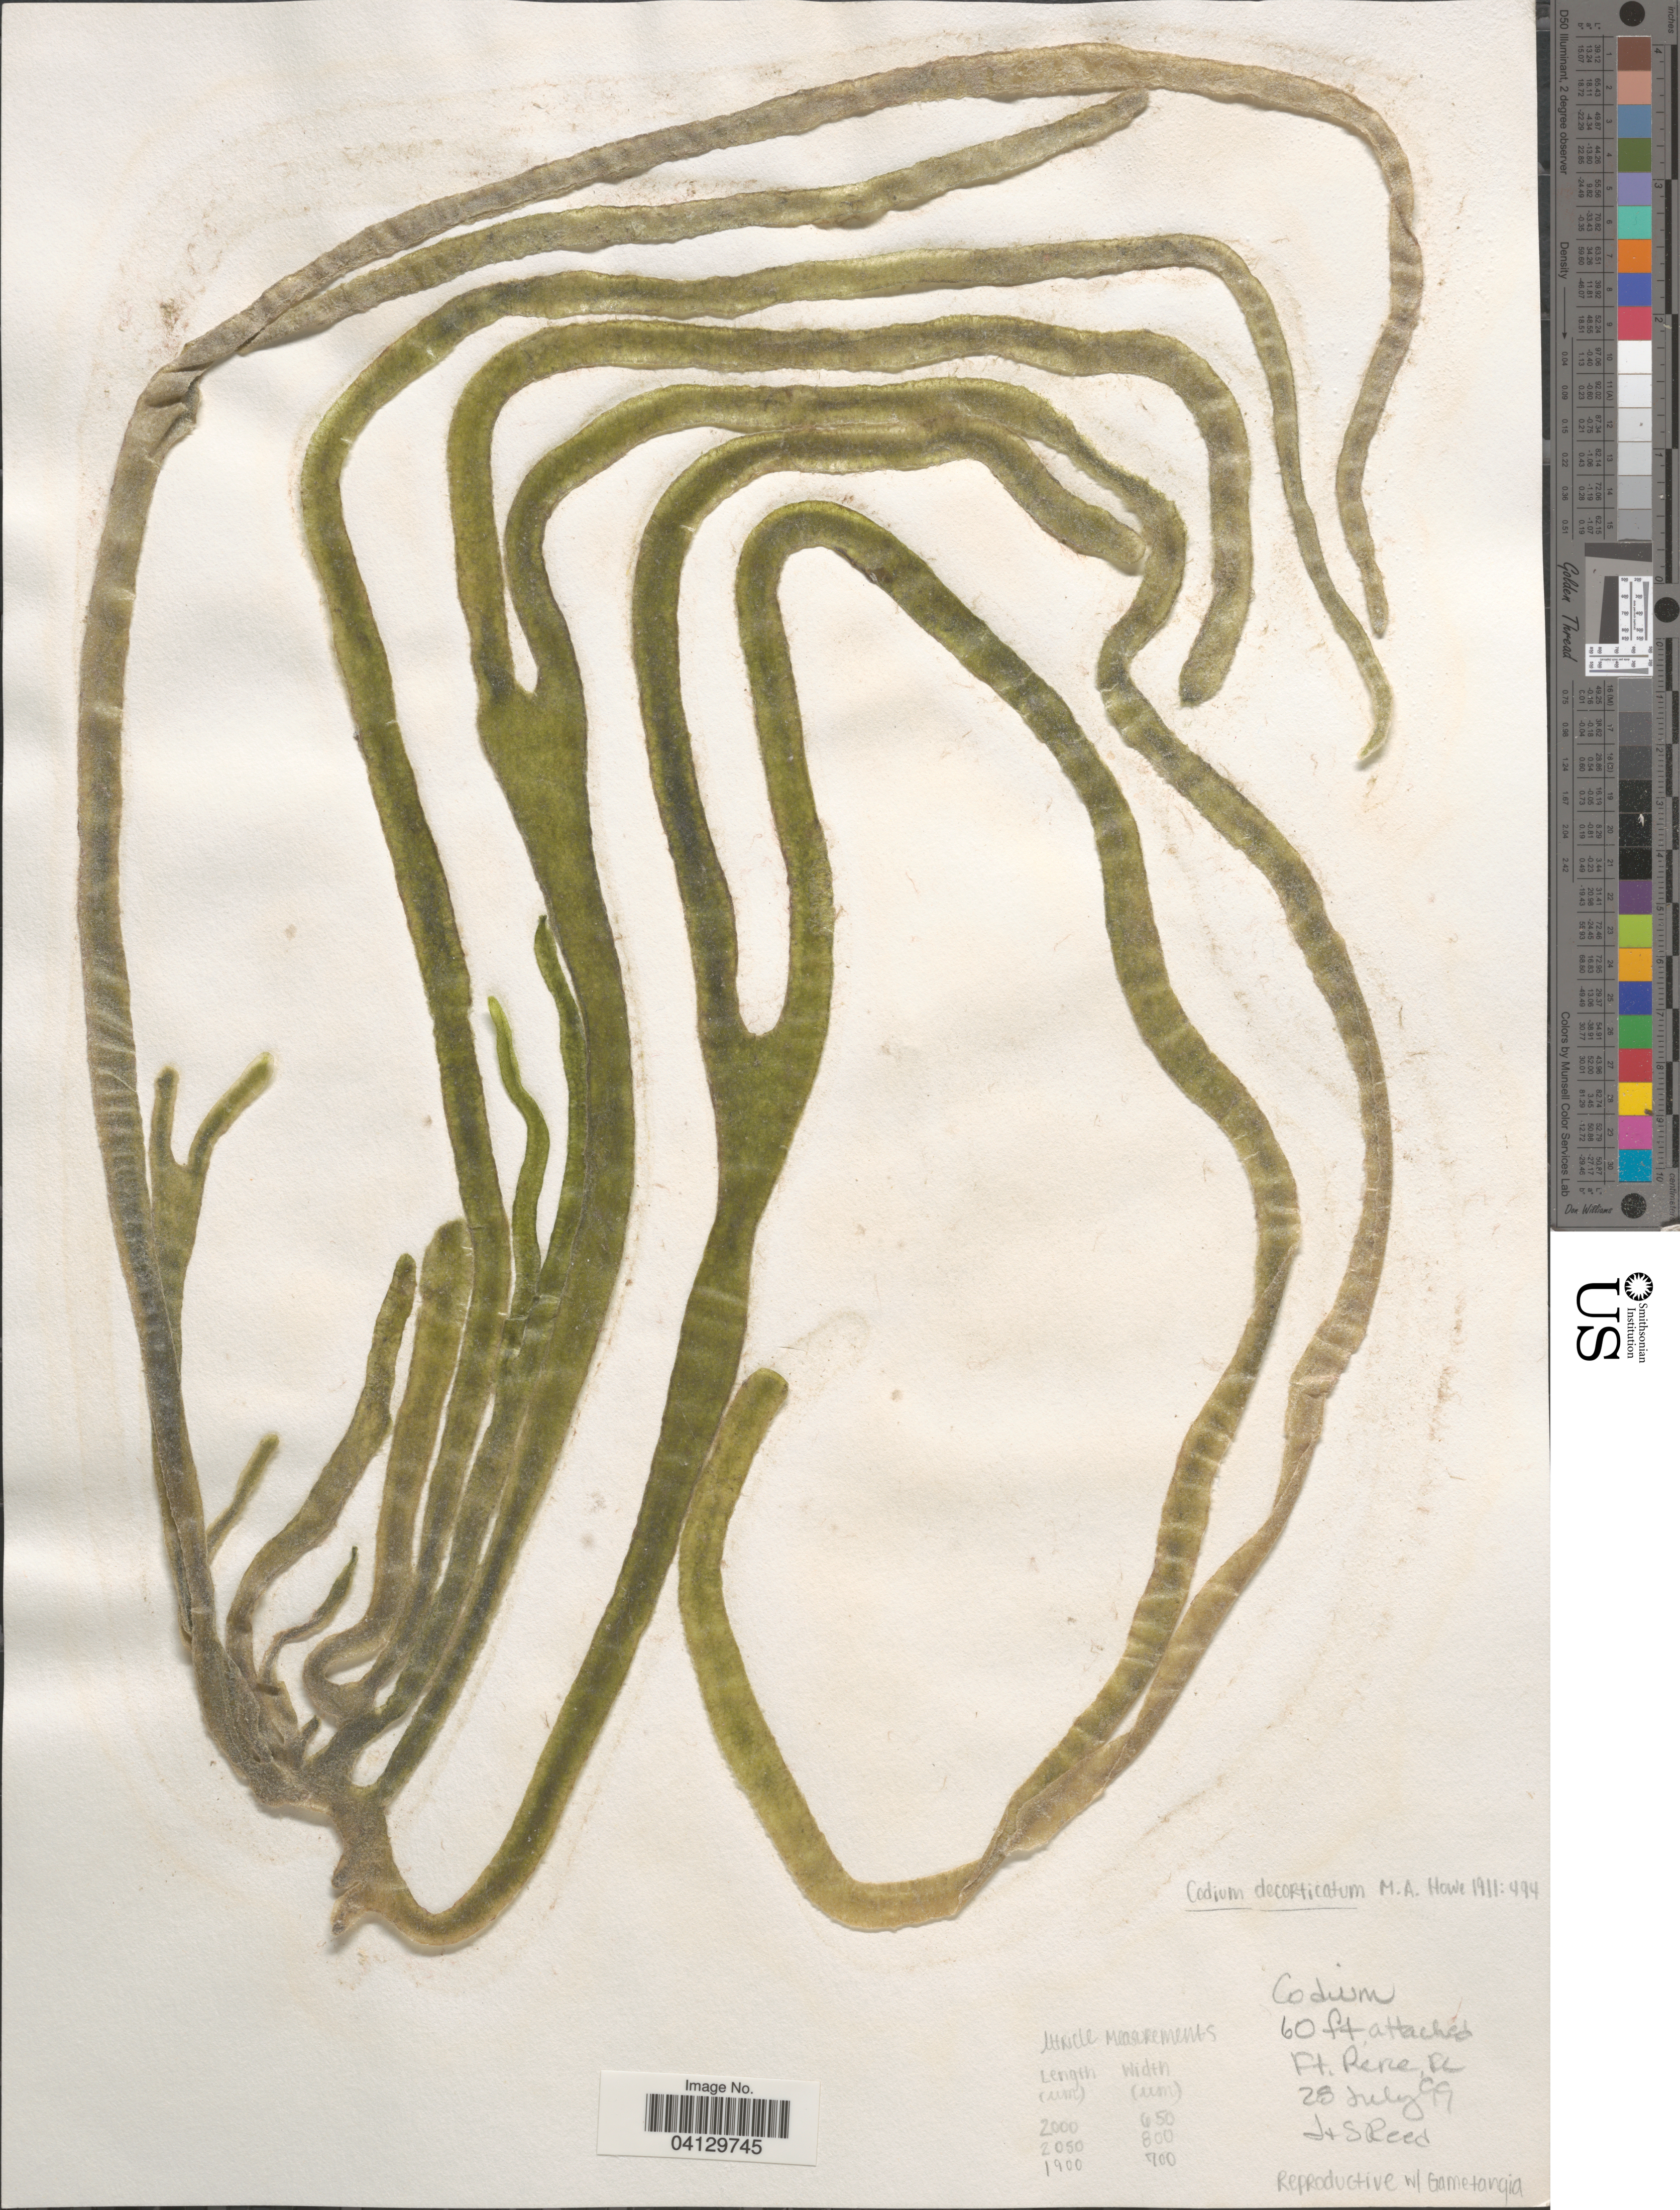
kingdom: Plantae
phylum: Chlorophyta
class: Ulvophyceae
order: Bryopsidales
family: Codiaceae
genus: Codium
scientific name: Codium decorticatum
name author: (Woodw.) M. Howe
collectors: H. Reed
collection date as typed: Transcribed d/m/y: 28/7/99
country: United States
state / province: Florida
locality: Ft. Pierce, FL.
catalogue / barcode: US 329080